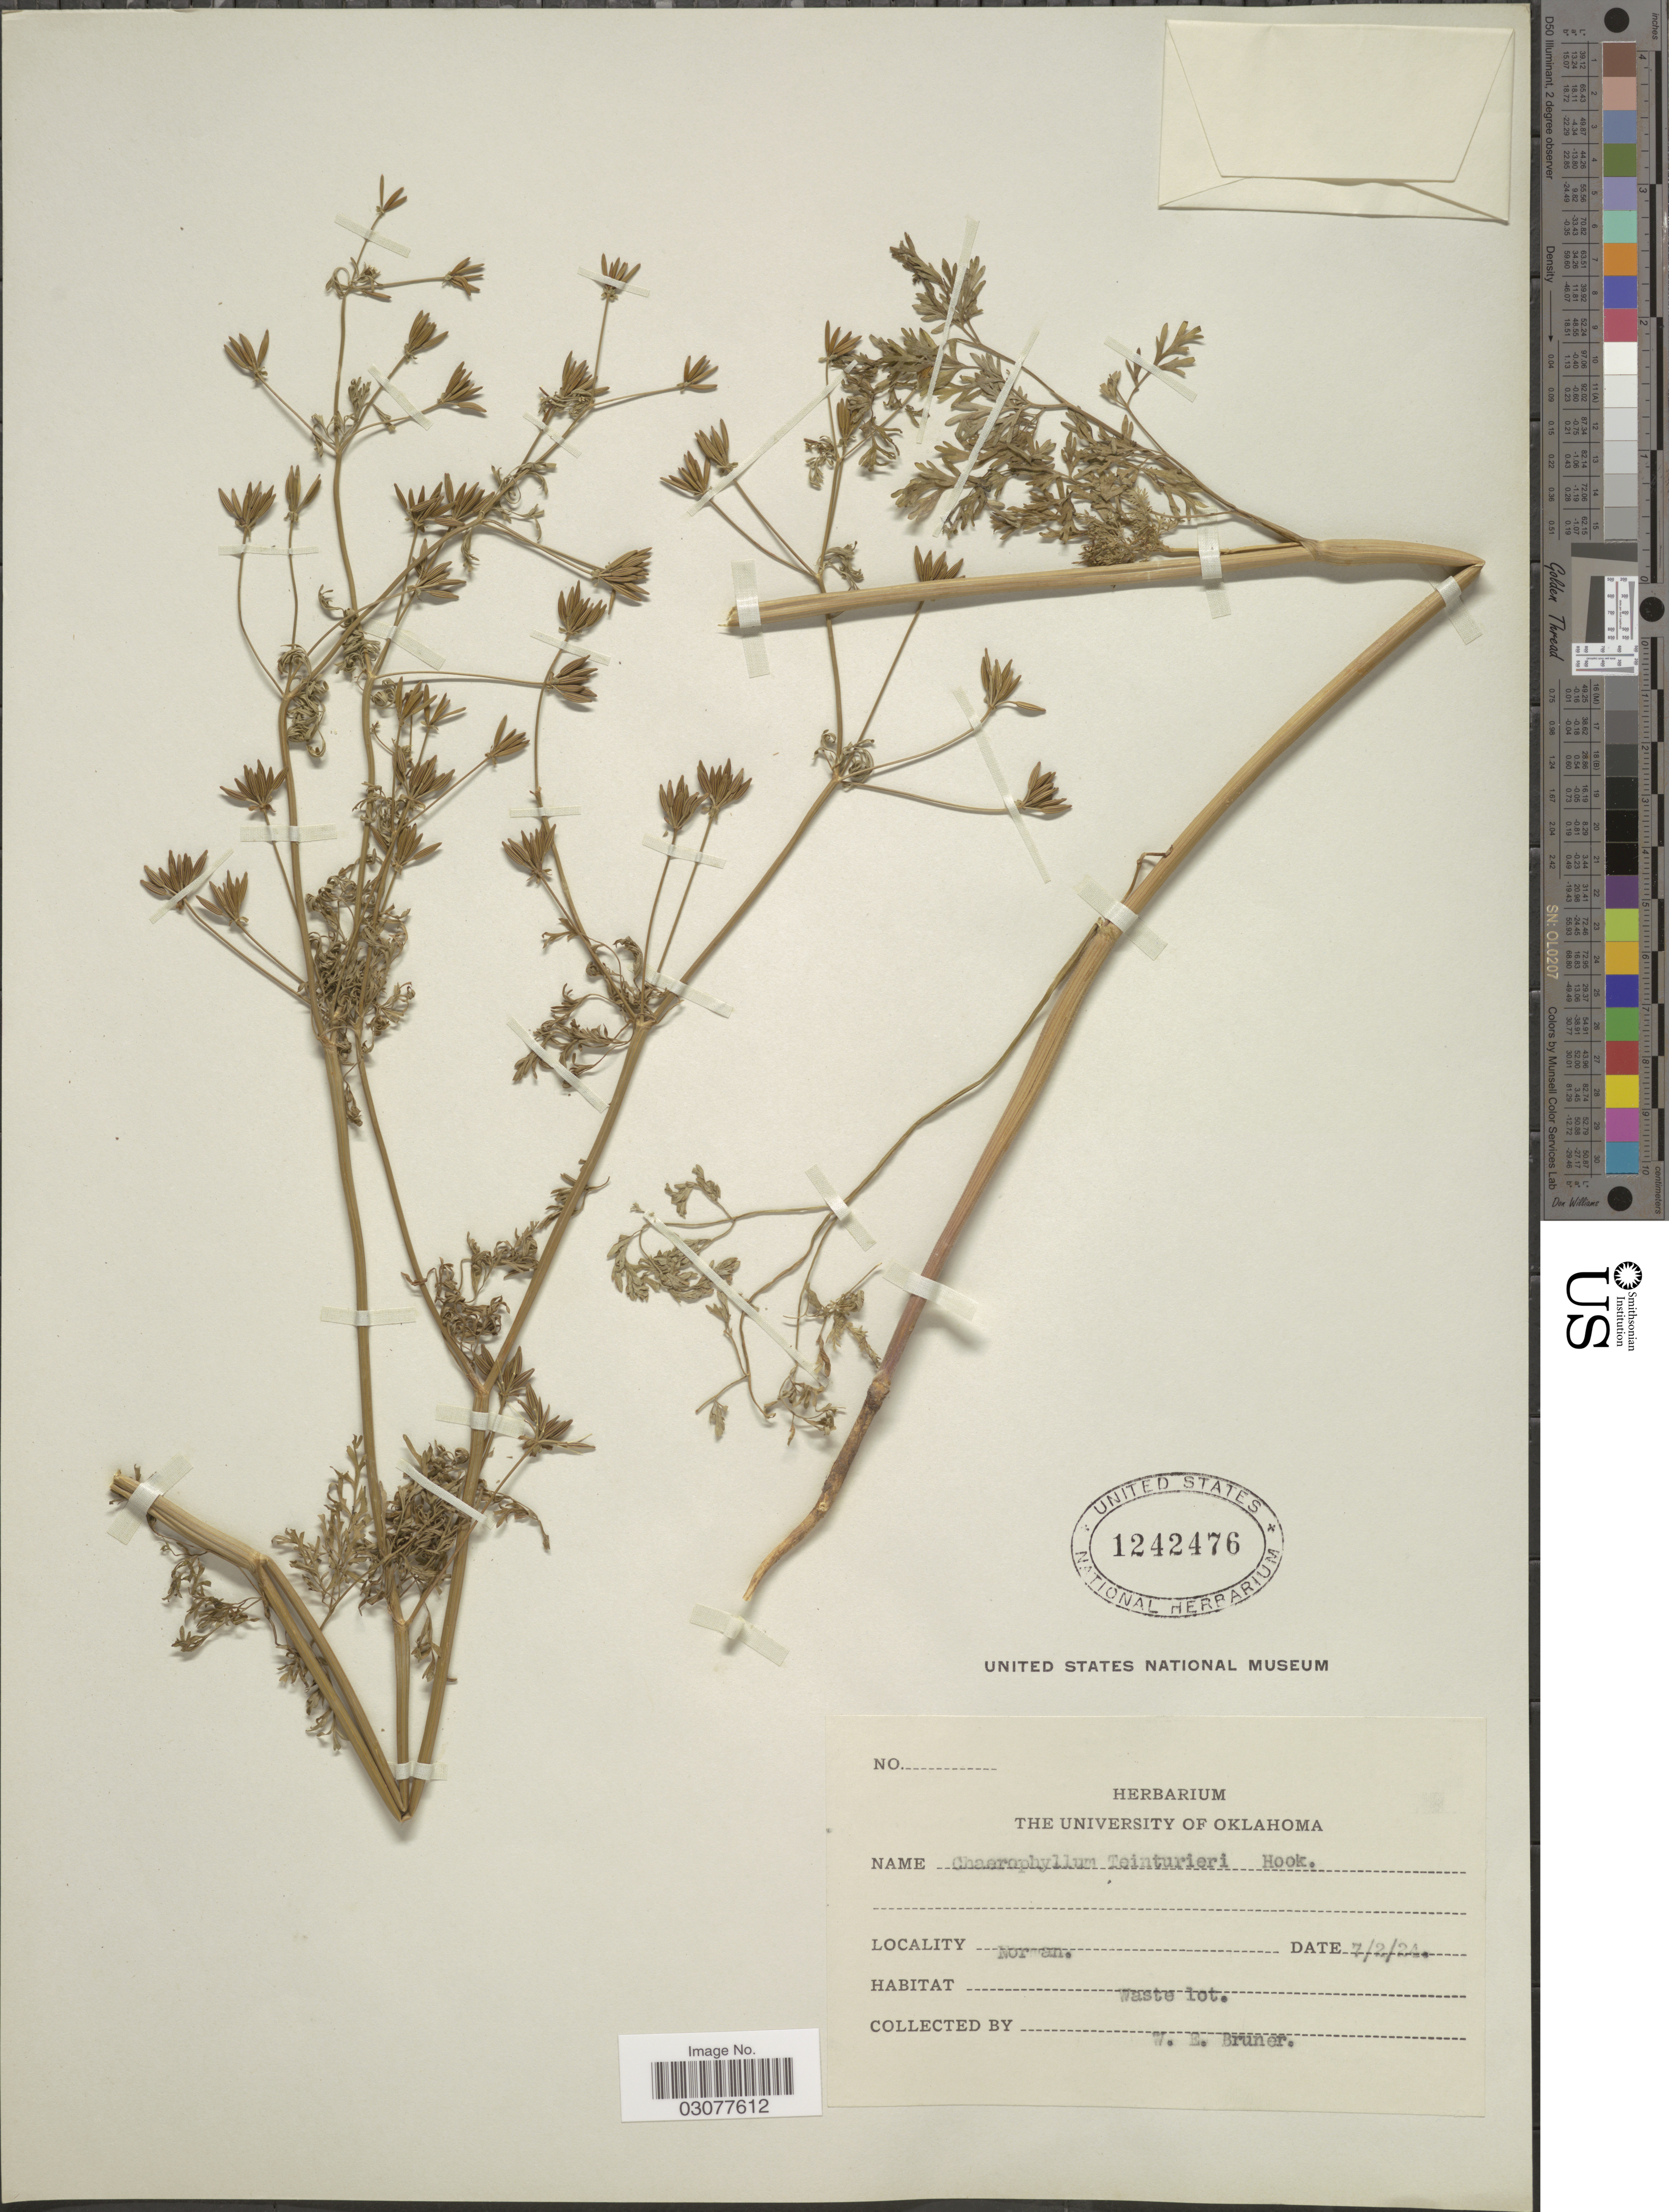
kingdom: Plantae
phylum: Tracheophyta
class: Magnoliopsida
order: Apiales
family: Apiaceae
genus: Chaerophyllum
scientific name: Chaerophyllum texanum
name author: J.M. Coult. & Rose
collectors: W. Bruner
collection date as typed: Transcribed d/m/y: 2/7/24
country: United States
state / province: Oklahoma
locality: Norman.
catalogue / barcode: US 1242476